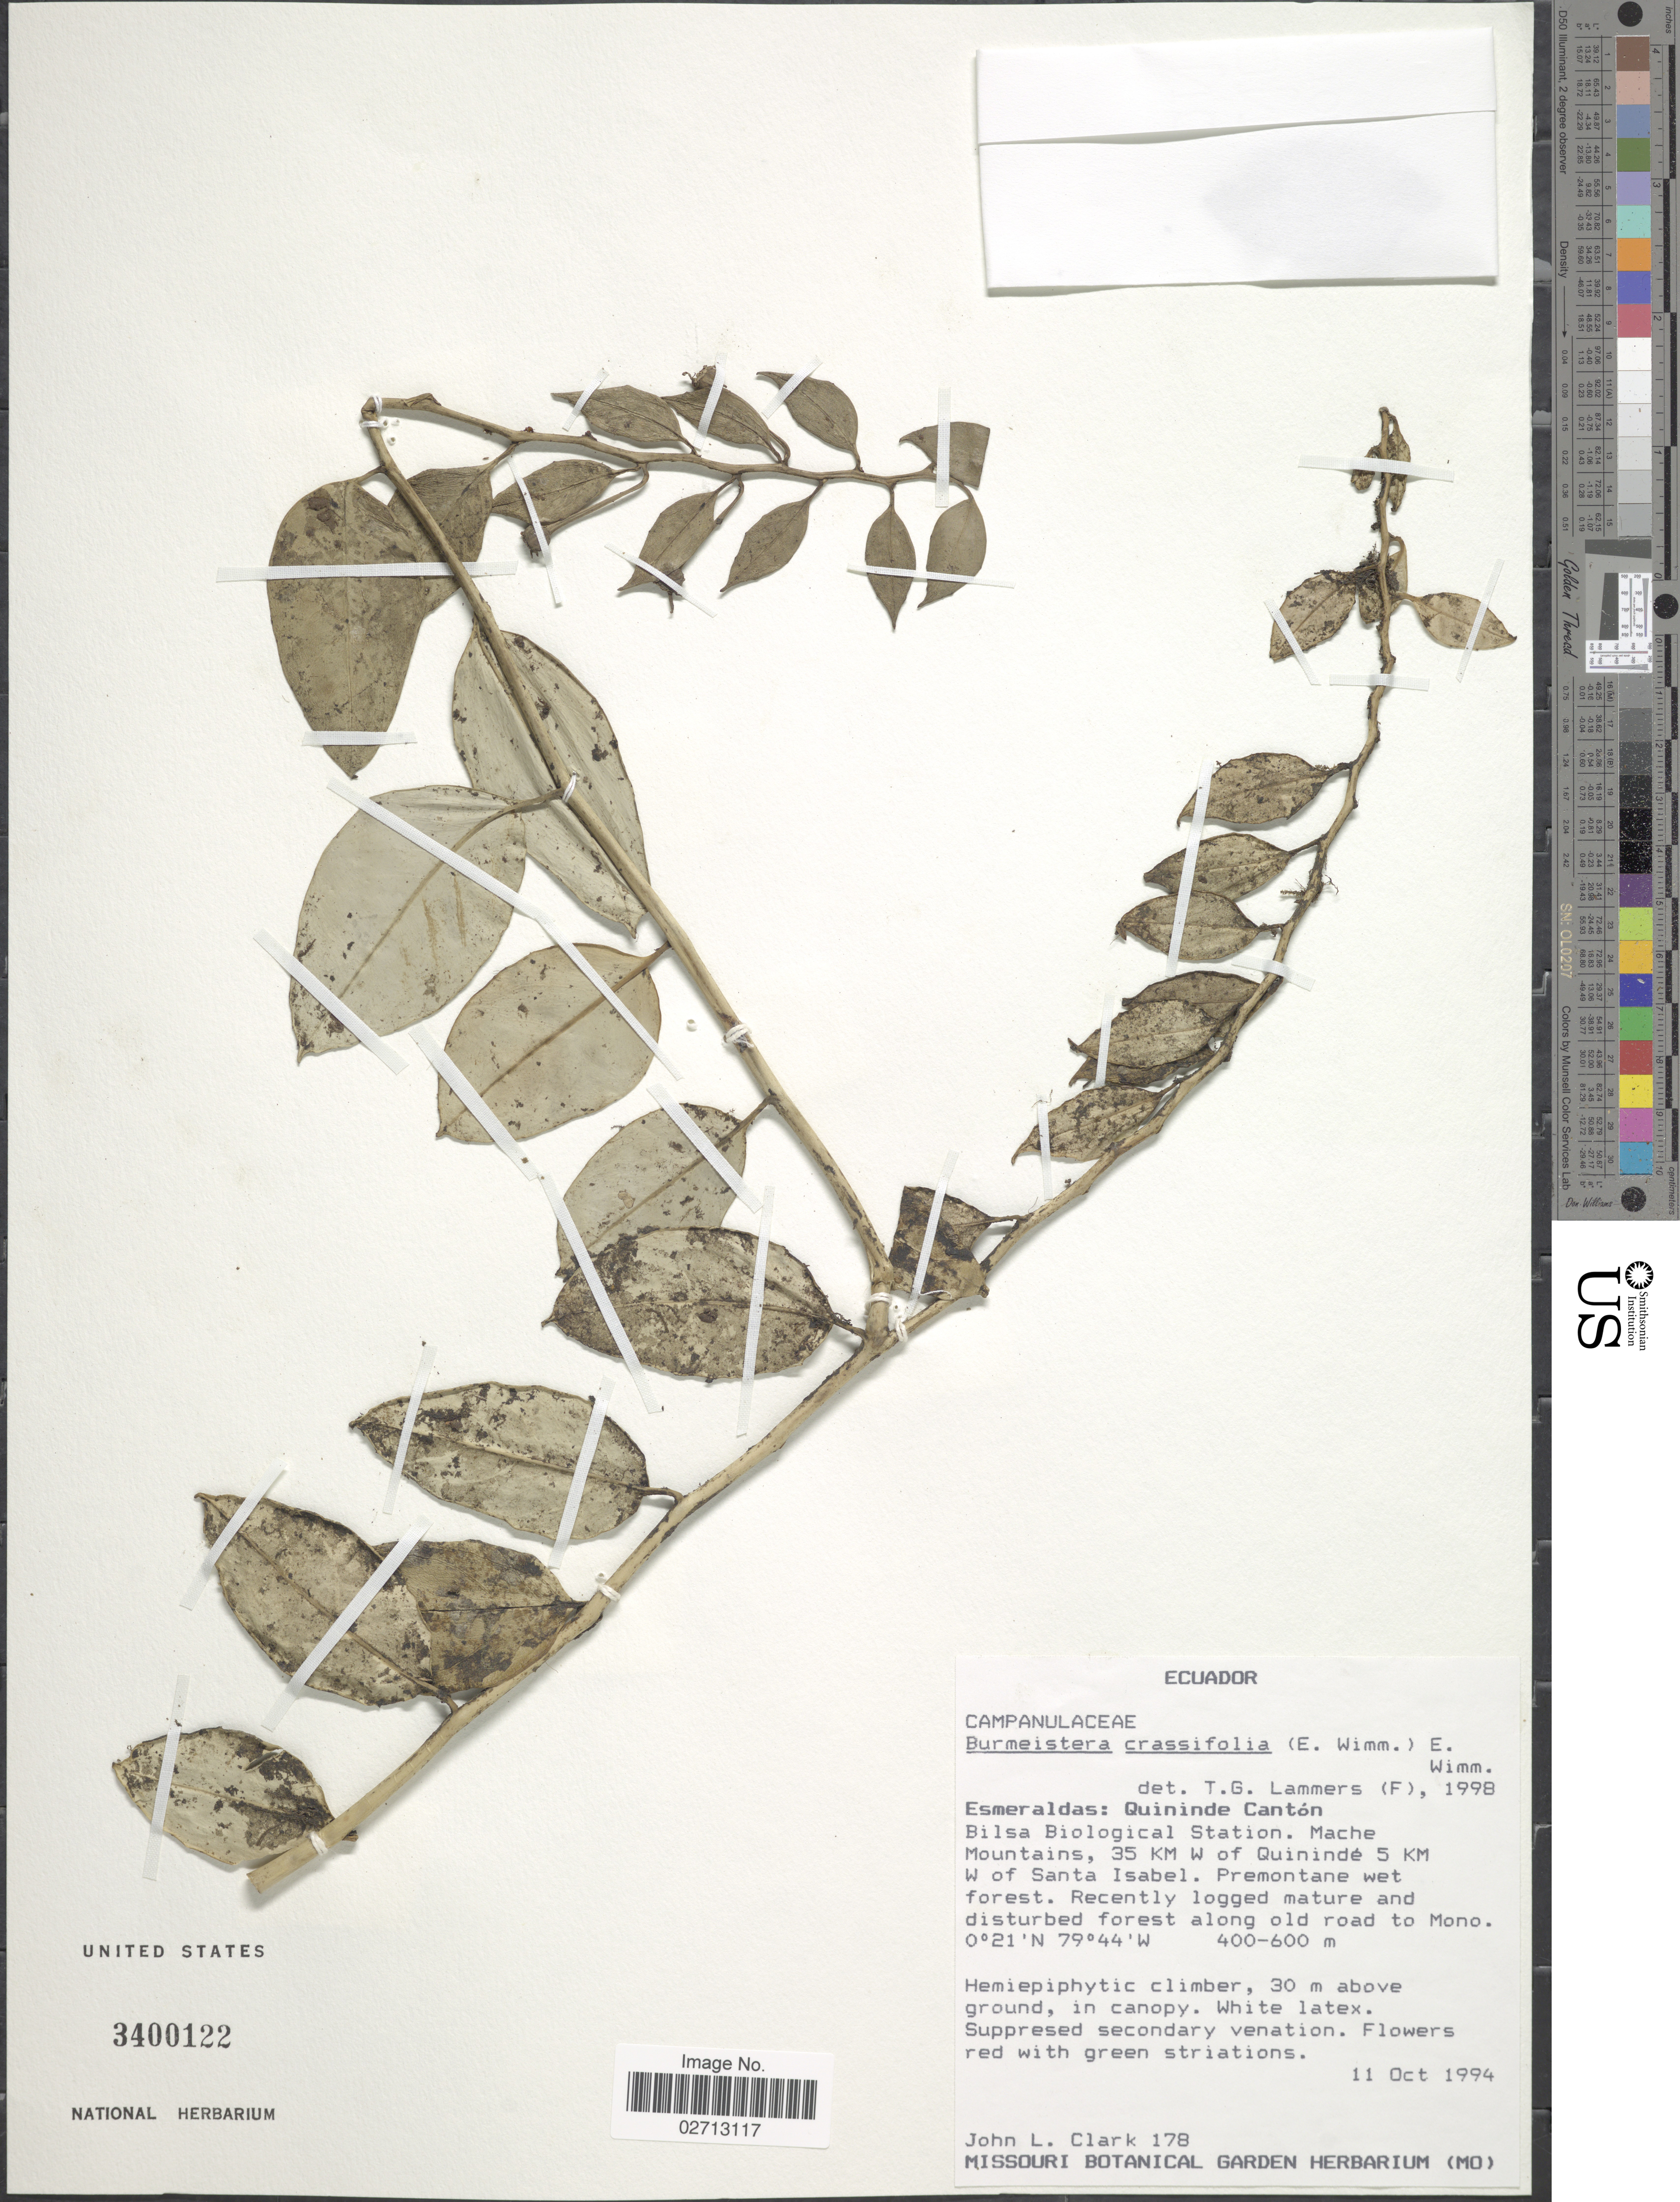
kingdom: Plantae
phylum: Tracheophyta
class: Magnoliopsida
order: Asterales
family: Campanulaceae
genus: Burmeistera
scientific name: Burmeistera crassifolia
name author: (E. Wimm.) E. Wimm.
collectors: J. L. Clark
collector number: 178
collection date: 1994-10-11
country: Ecuador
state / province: Esmeraldas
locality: Quininde Canton. Bilsa Biological Station. Mache Mountains, 35 KM W of Quininde 5 Km W of Santa Isabel.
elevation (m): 400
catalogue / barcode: US 3400122